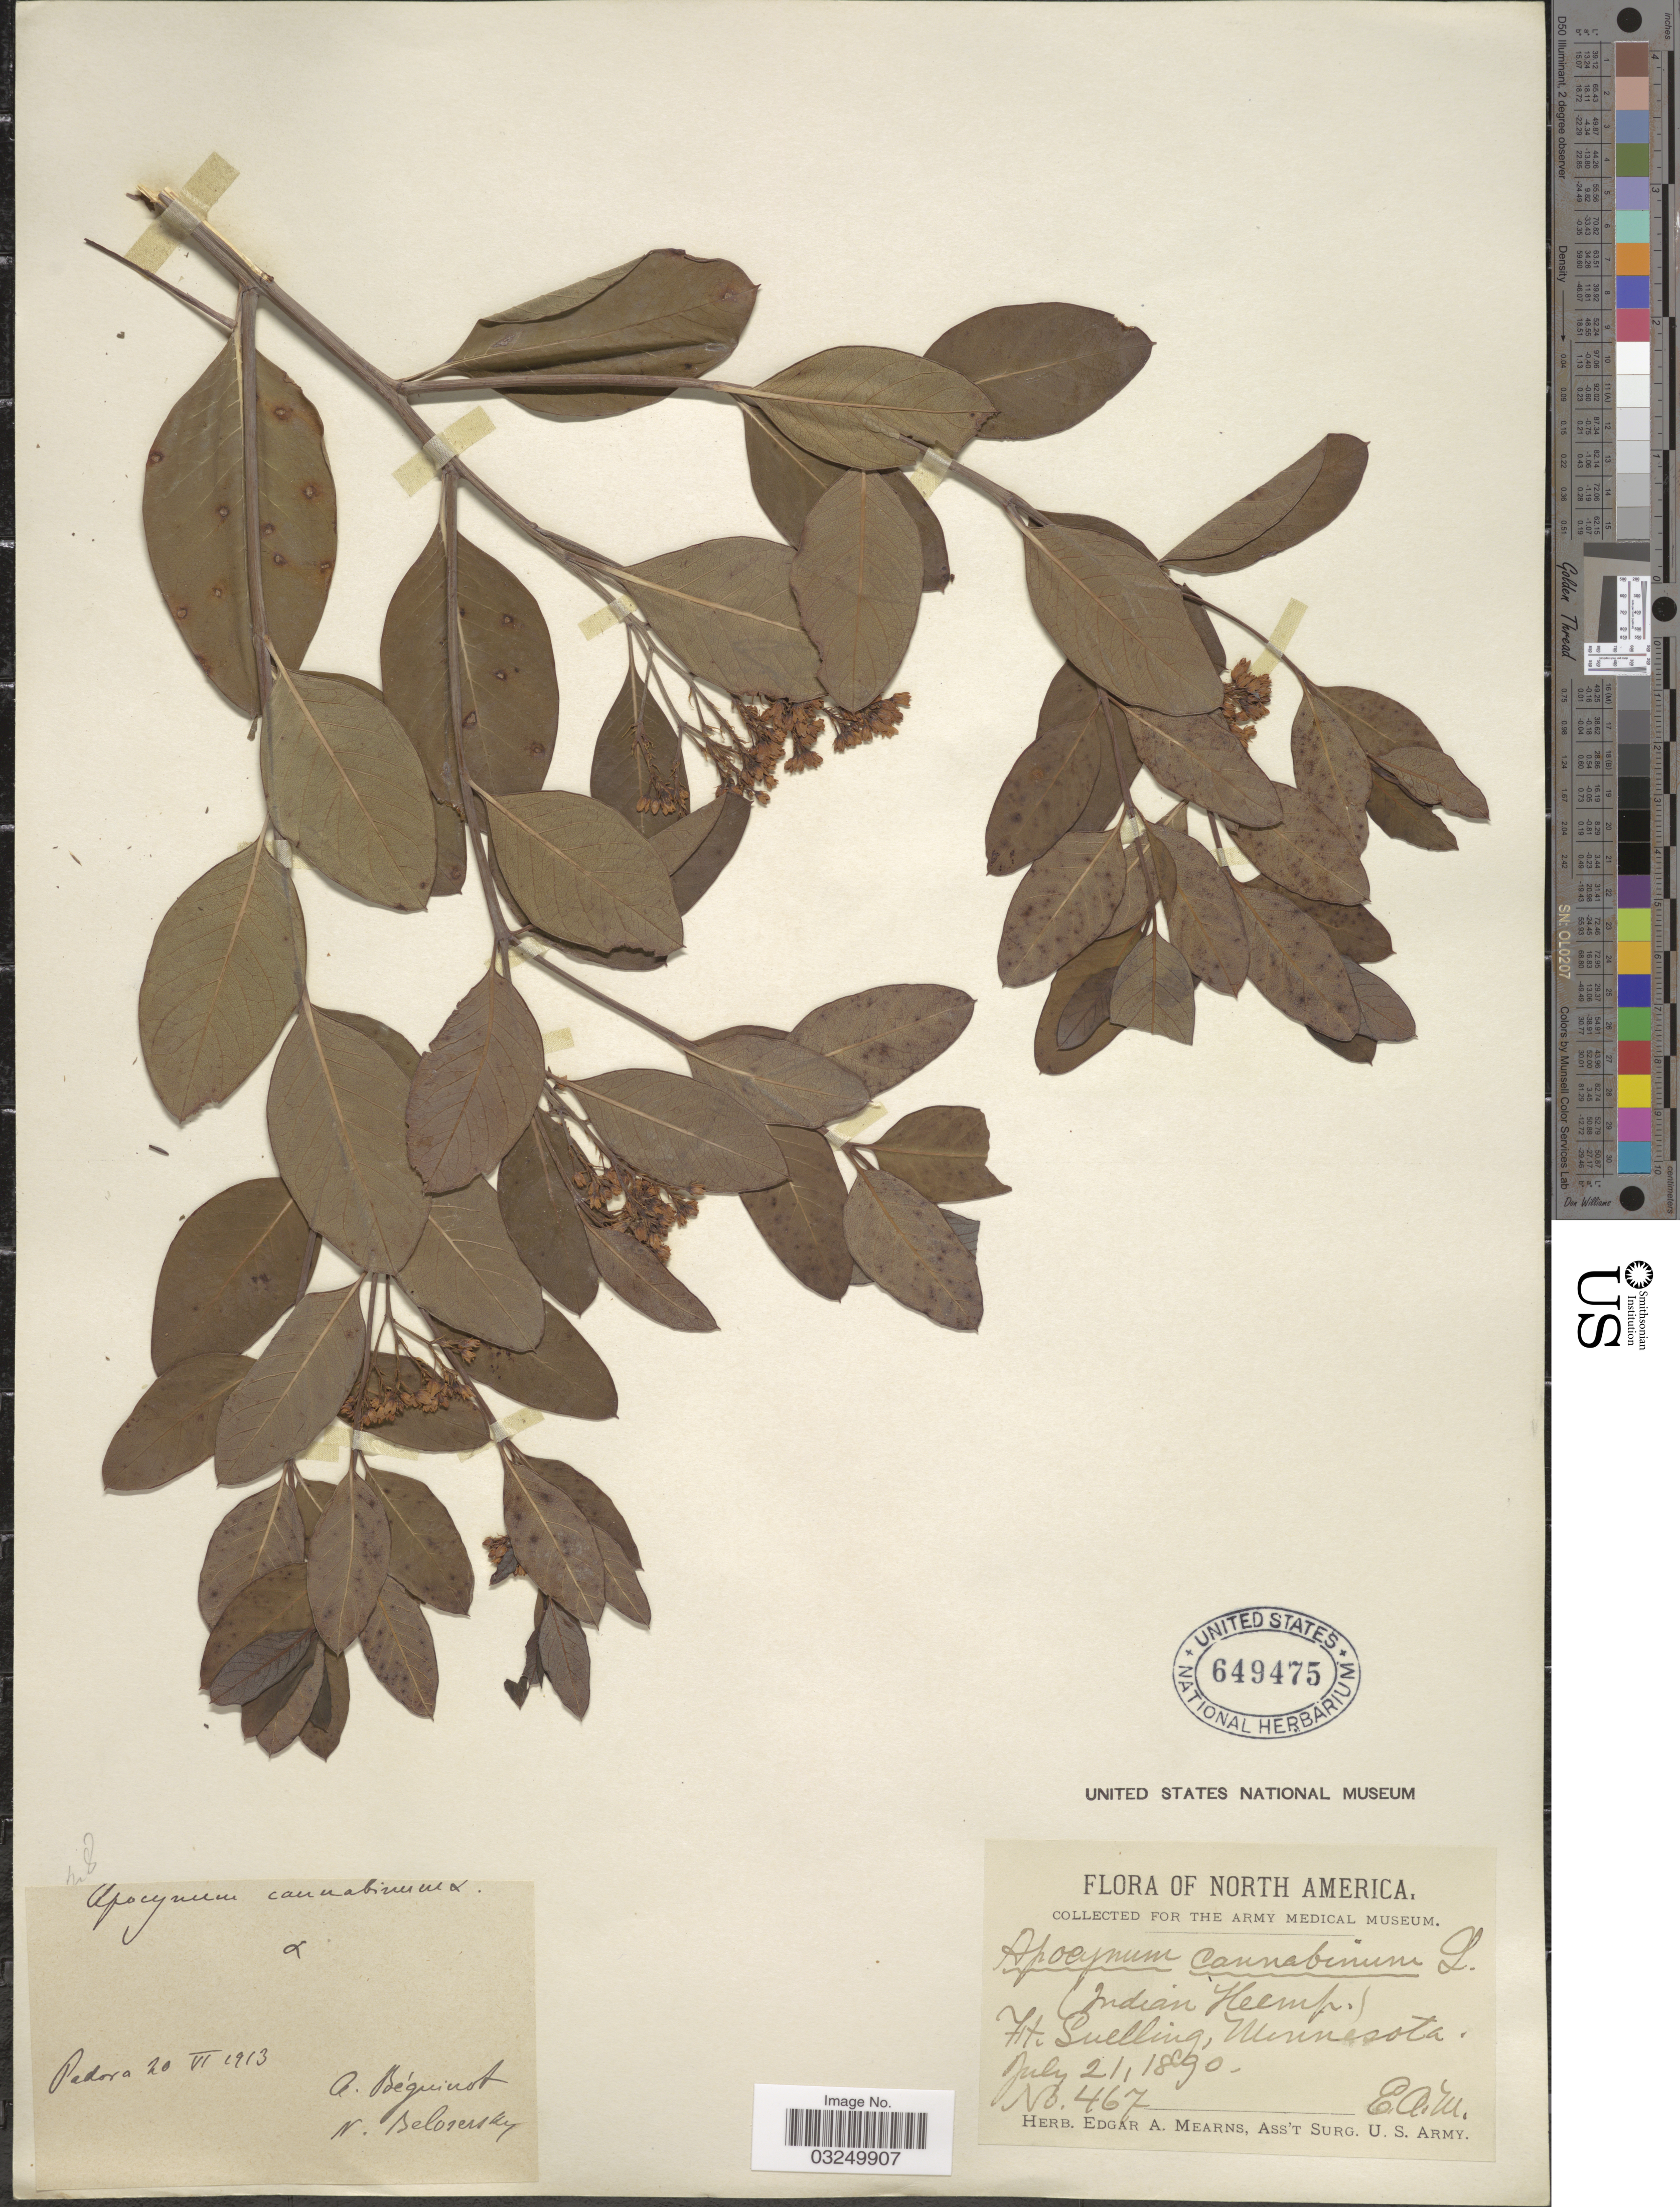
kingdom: Plantae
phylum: Tracheophyta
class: Magnoliopsida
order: Gentianales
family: Apocynaceae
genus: Apocynum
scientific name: Apocynum cannabinum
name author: L.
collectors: E. A. Mearns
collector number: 467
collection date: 1890-07-21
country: United States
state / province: Minnesota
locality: Indian Hemp [unsure placement]. Ft. Snelling.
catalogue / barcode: US 649475